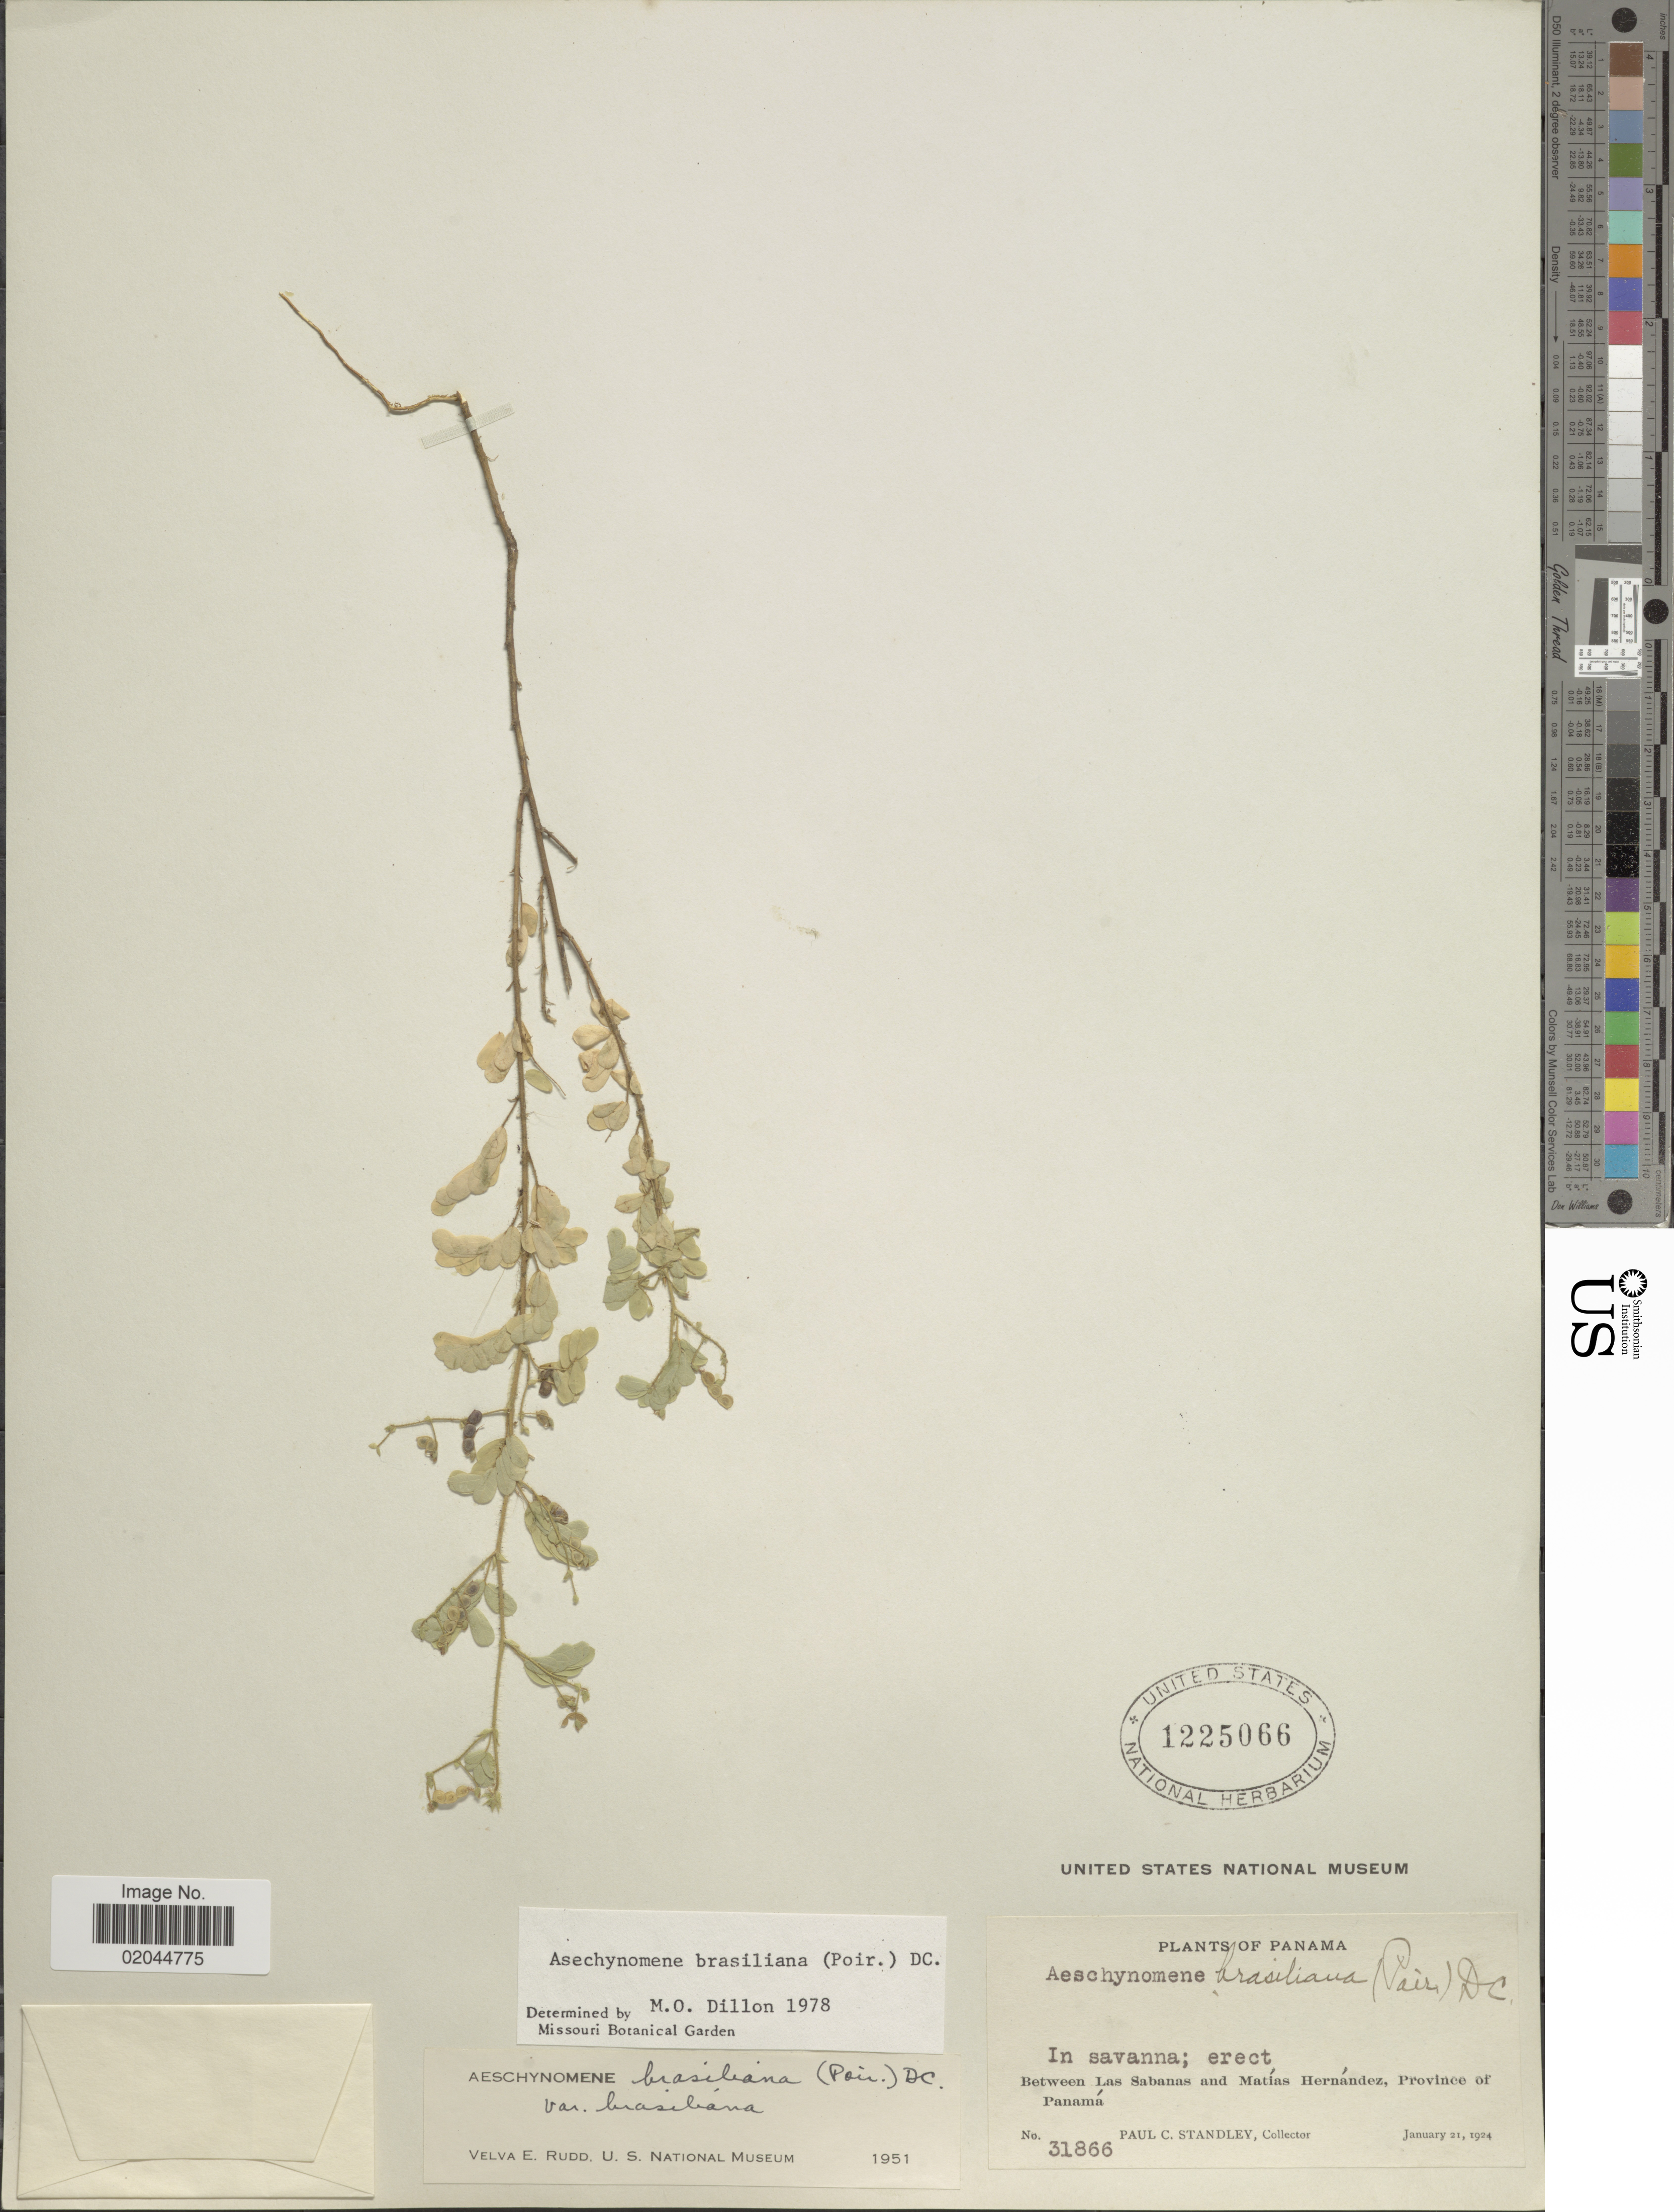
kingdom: Plantae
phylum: Tracheophyta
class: Magnoliopsida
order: Fabales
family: Fabaceae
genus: Aeschynomene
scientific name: Aeschynomene brasiliana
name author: (Poir.) DC.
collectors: P. C. Standley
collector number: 31866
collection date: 1924-01-21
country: Panama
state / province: Panamá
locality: Between Las Sabanas and Matias Hernandez, Province of Panama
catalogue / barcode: US 1225066